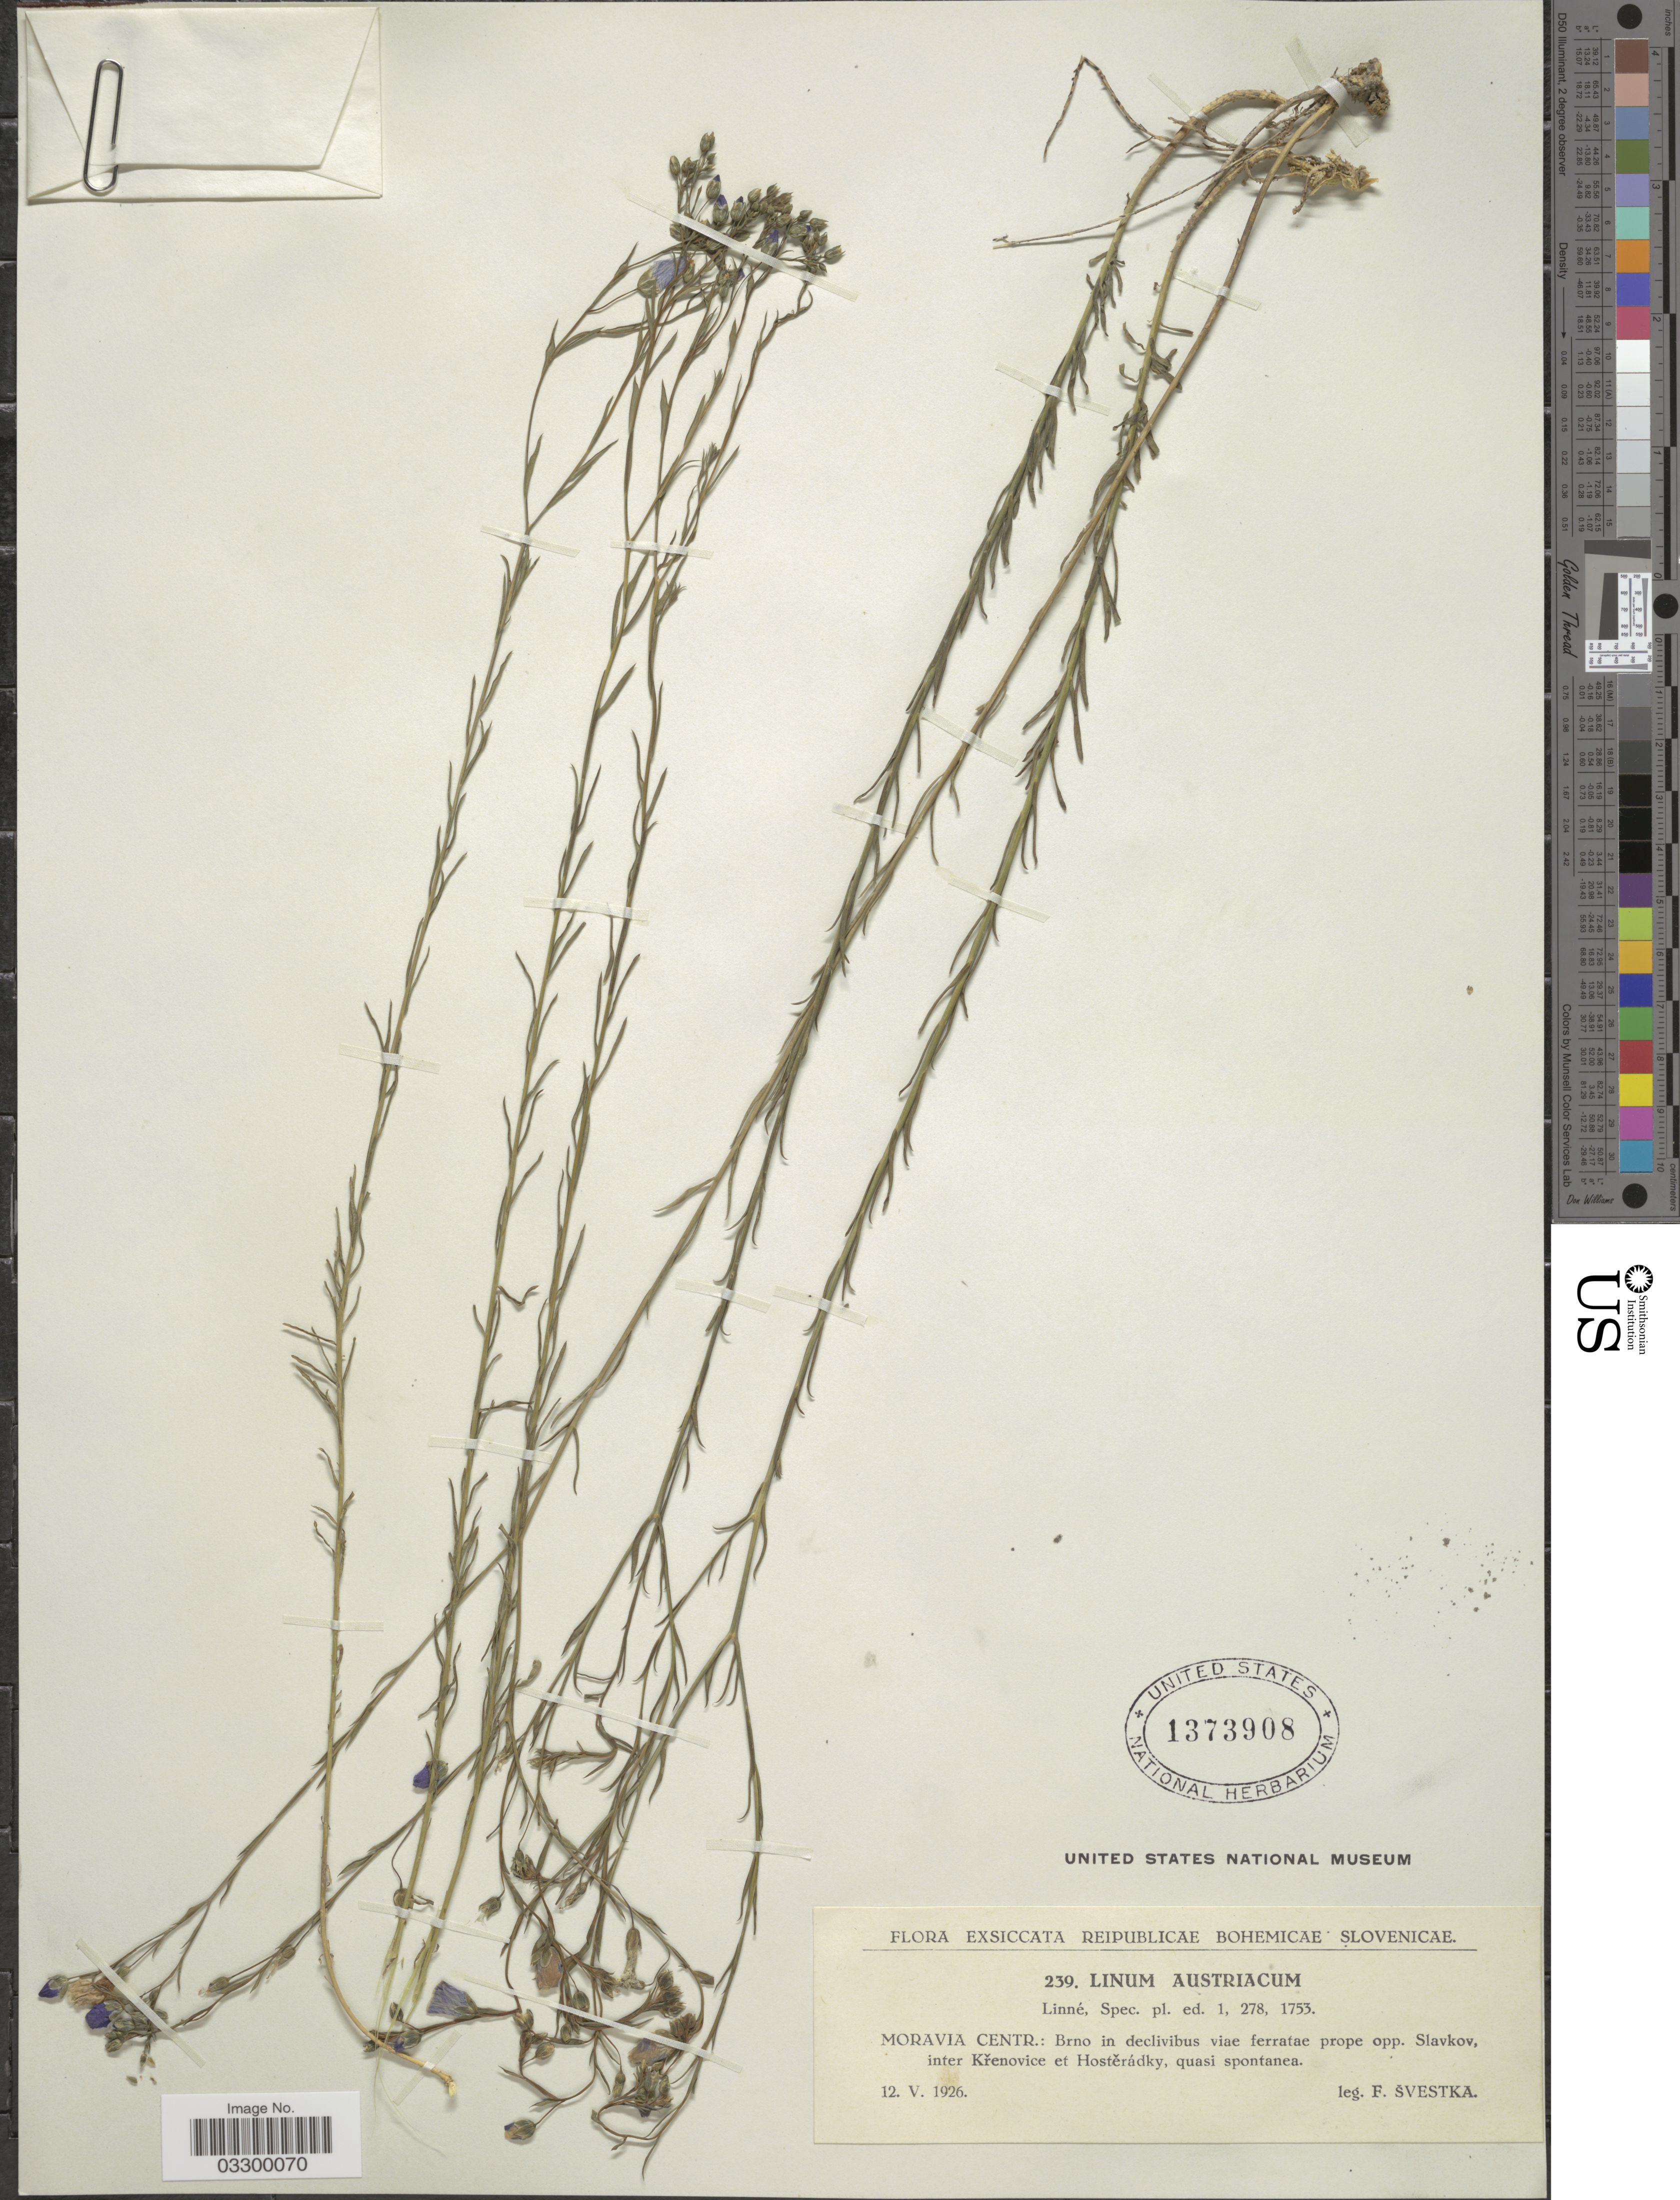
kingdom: Plantae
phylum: Tracheophyta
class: Magnoliopsida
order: Malpighiales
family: Linaceae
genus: Linum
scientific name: Linum austriacum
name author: L.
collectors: F. Svestka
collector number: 239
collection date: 1926-05-12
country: Czechia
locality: Reipublicae Bohemicae Slovenicae. Moravia Centr.: Brno in declivibus viae ferratae prope opp. Slavkov, inter Krenovice et Hosterádky, quasi spontanea.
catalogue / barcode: US 1373908